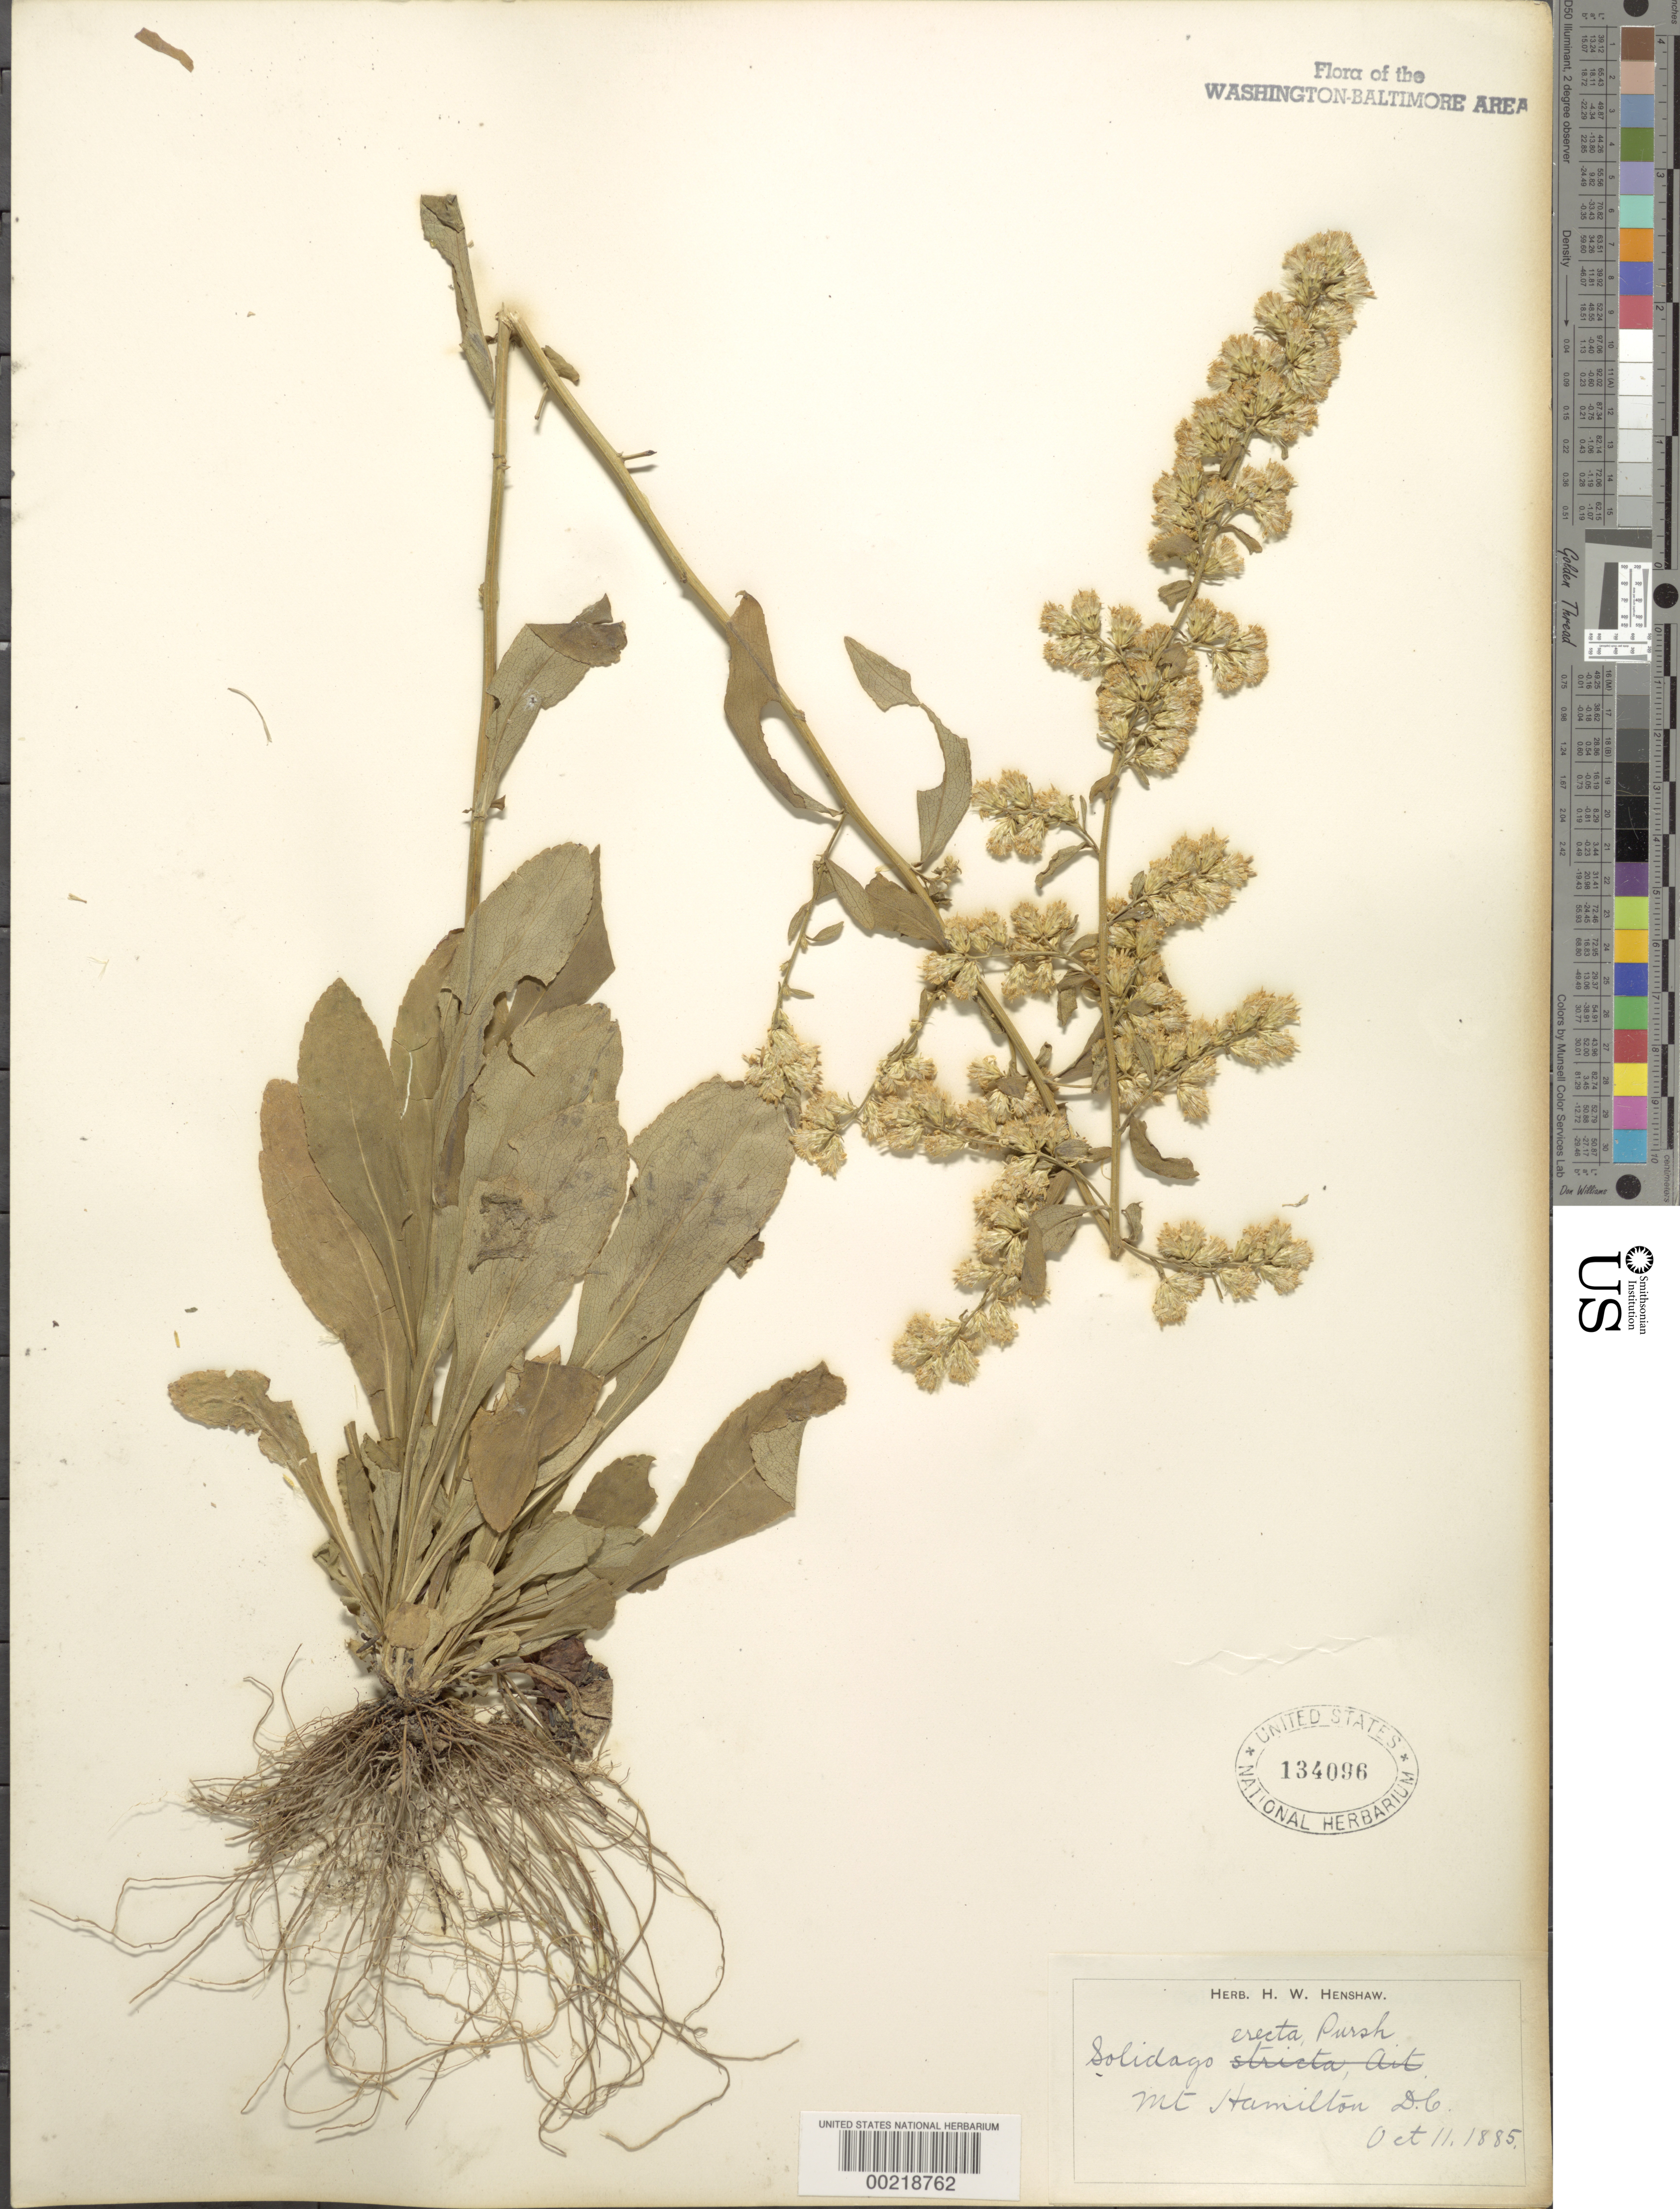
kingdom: Plantae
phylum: Tracheophyta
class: Magnoliopsida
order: Asterales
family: Asteraceae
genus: Solidago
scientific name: Solidago erecta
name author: Pursh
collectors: H. Henshaw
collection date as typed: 11 Oct 1885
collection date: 1885-10-11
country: United States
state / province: District of Columbia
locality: Mount Hamilton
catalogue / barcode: US 134096